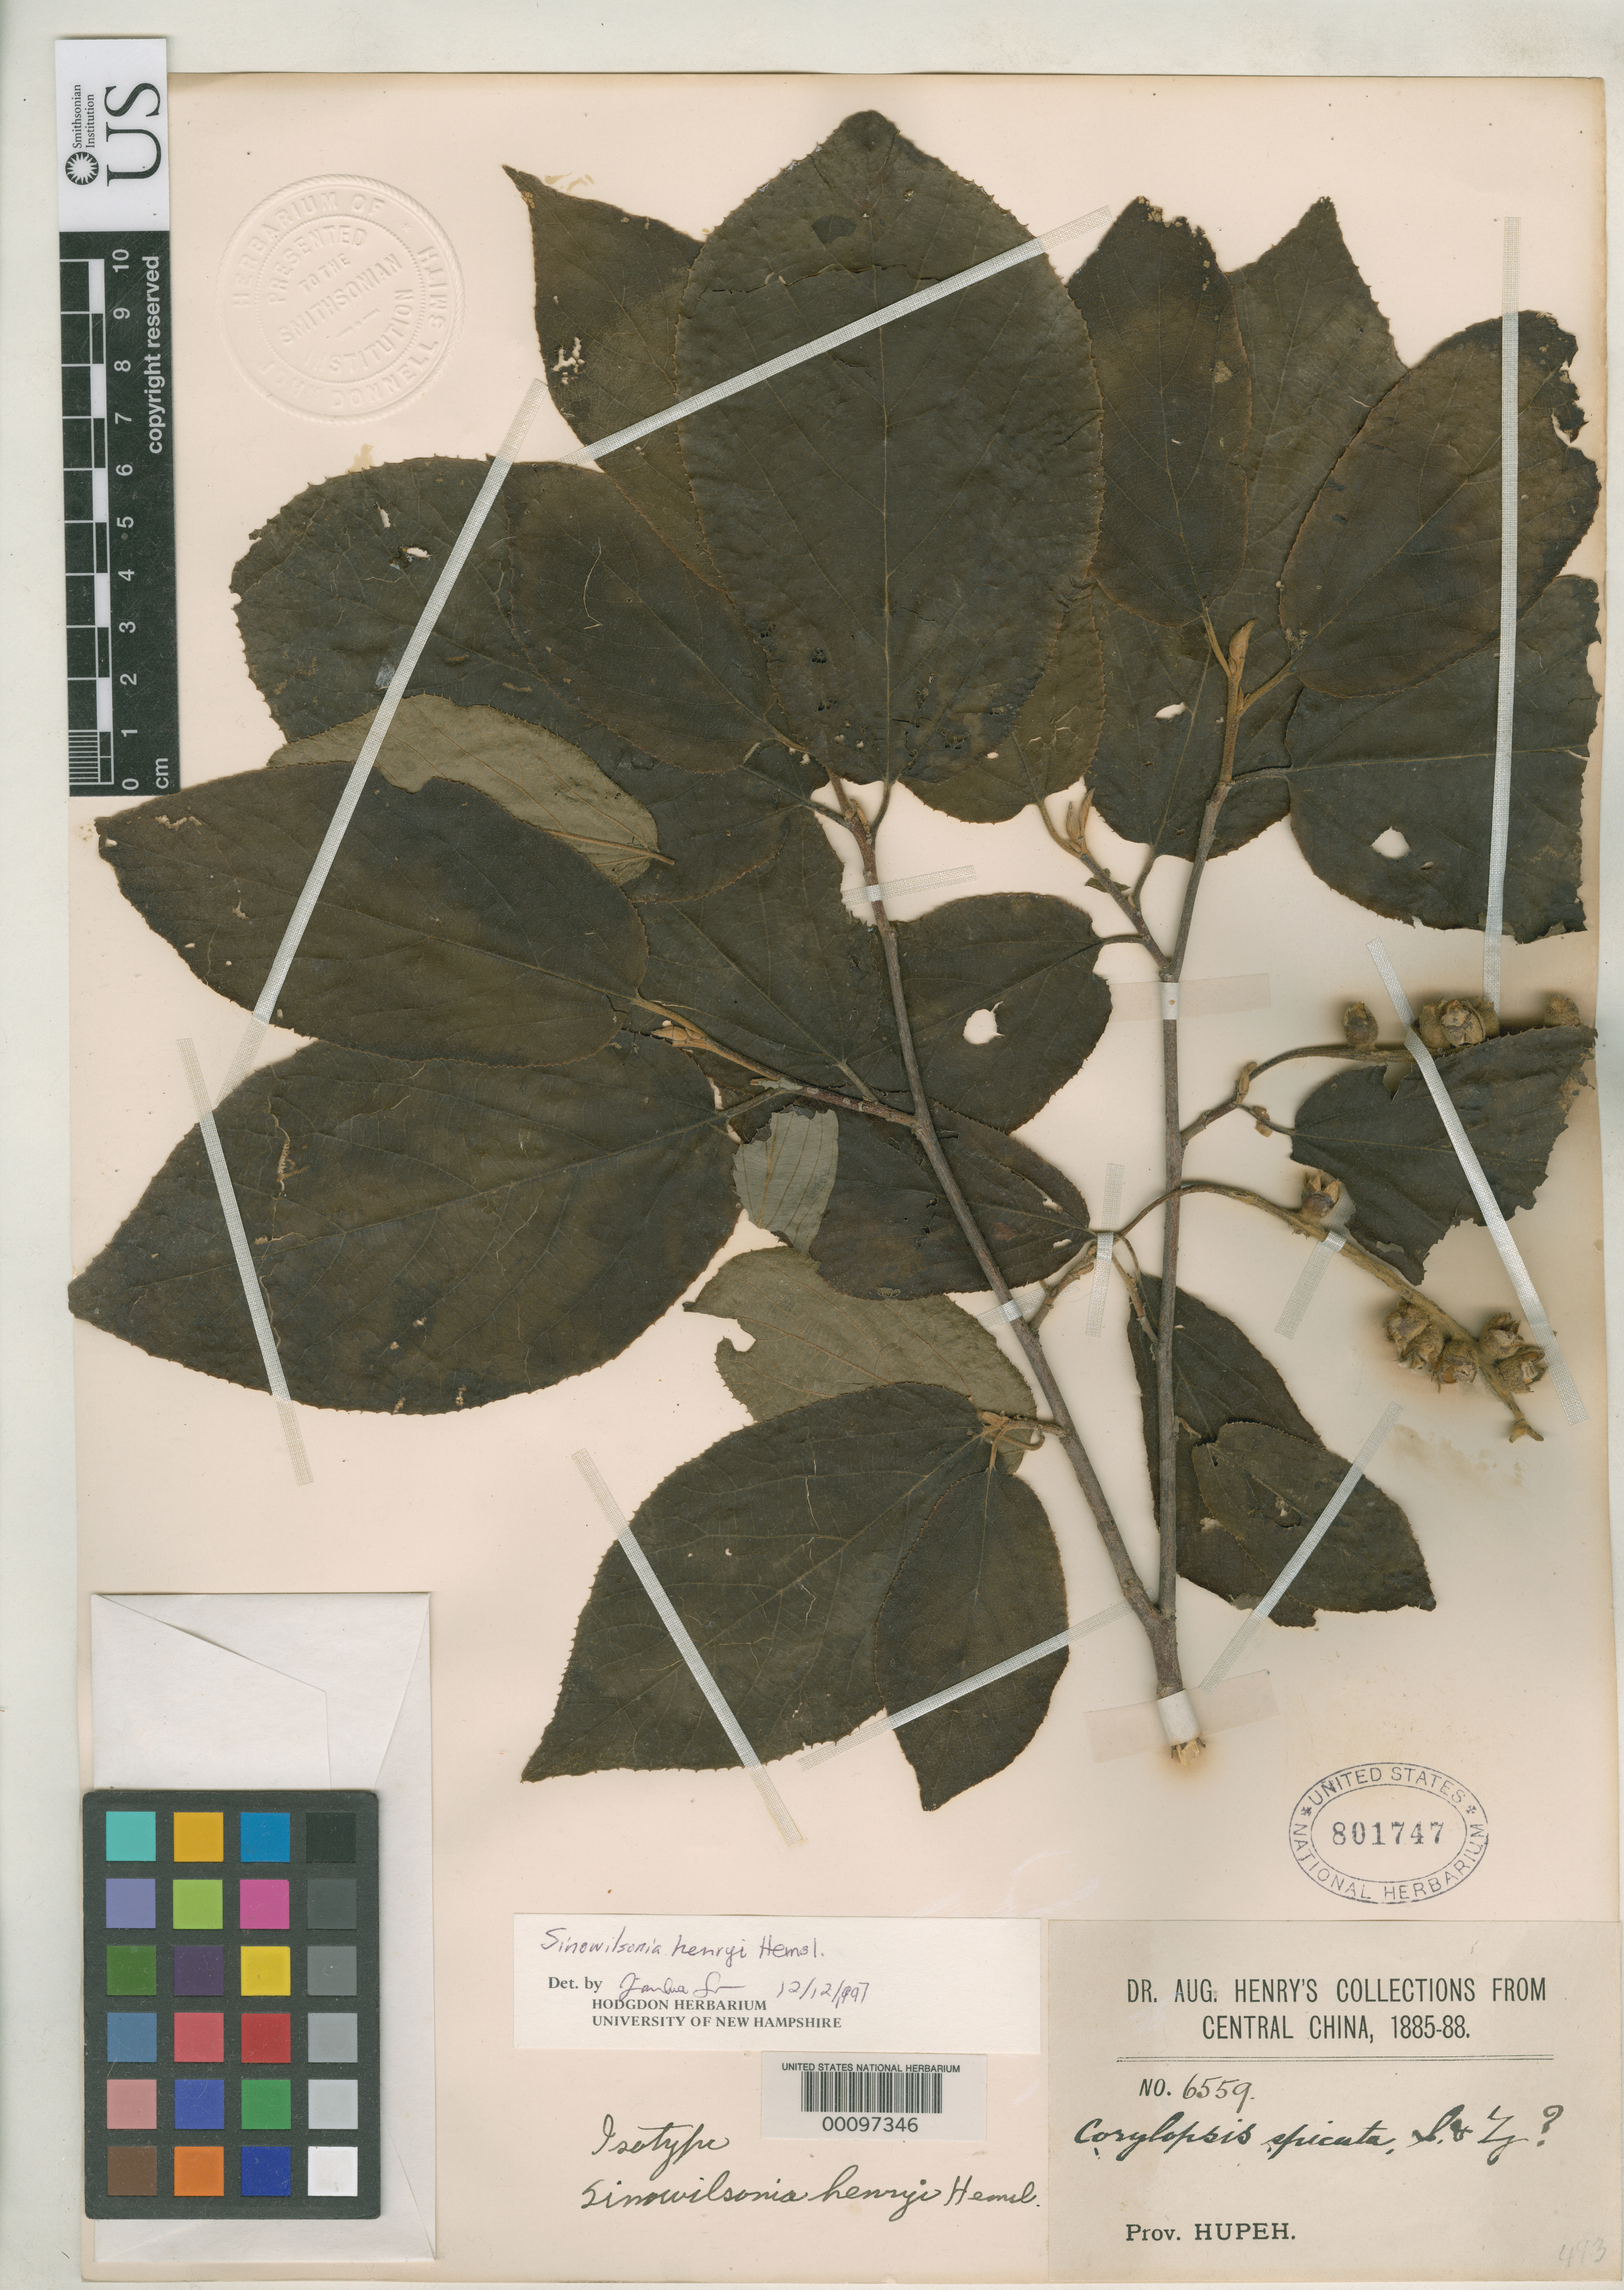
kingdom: Plantae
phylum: Tracheophyta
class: Magnoliopsida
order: Saxifragales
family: Hamamelidaceae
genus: Sinowilsonia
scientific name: Sinowilsonia henryi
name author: Hemsl.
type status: Isotype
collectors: A. Henry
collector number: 6559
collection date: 1885/1888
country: China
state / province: Hubei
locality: Central China. Prov. Hupeh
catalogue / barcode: US 801747